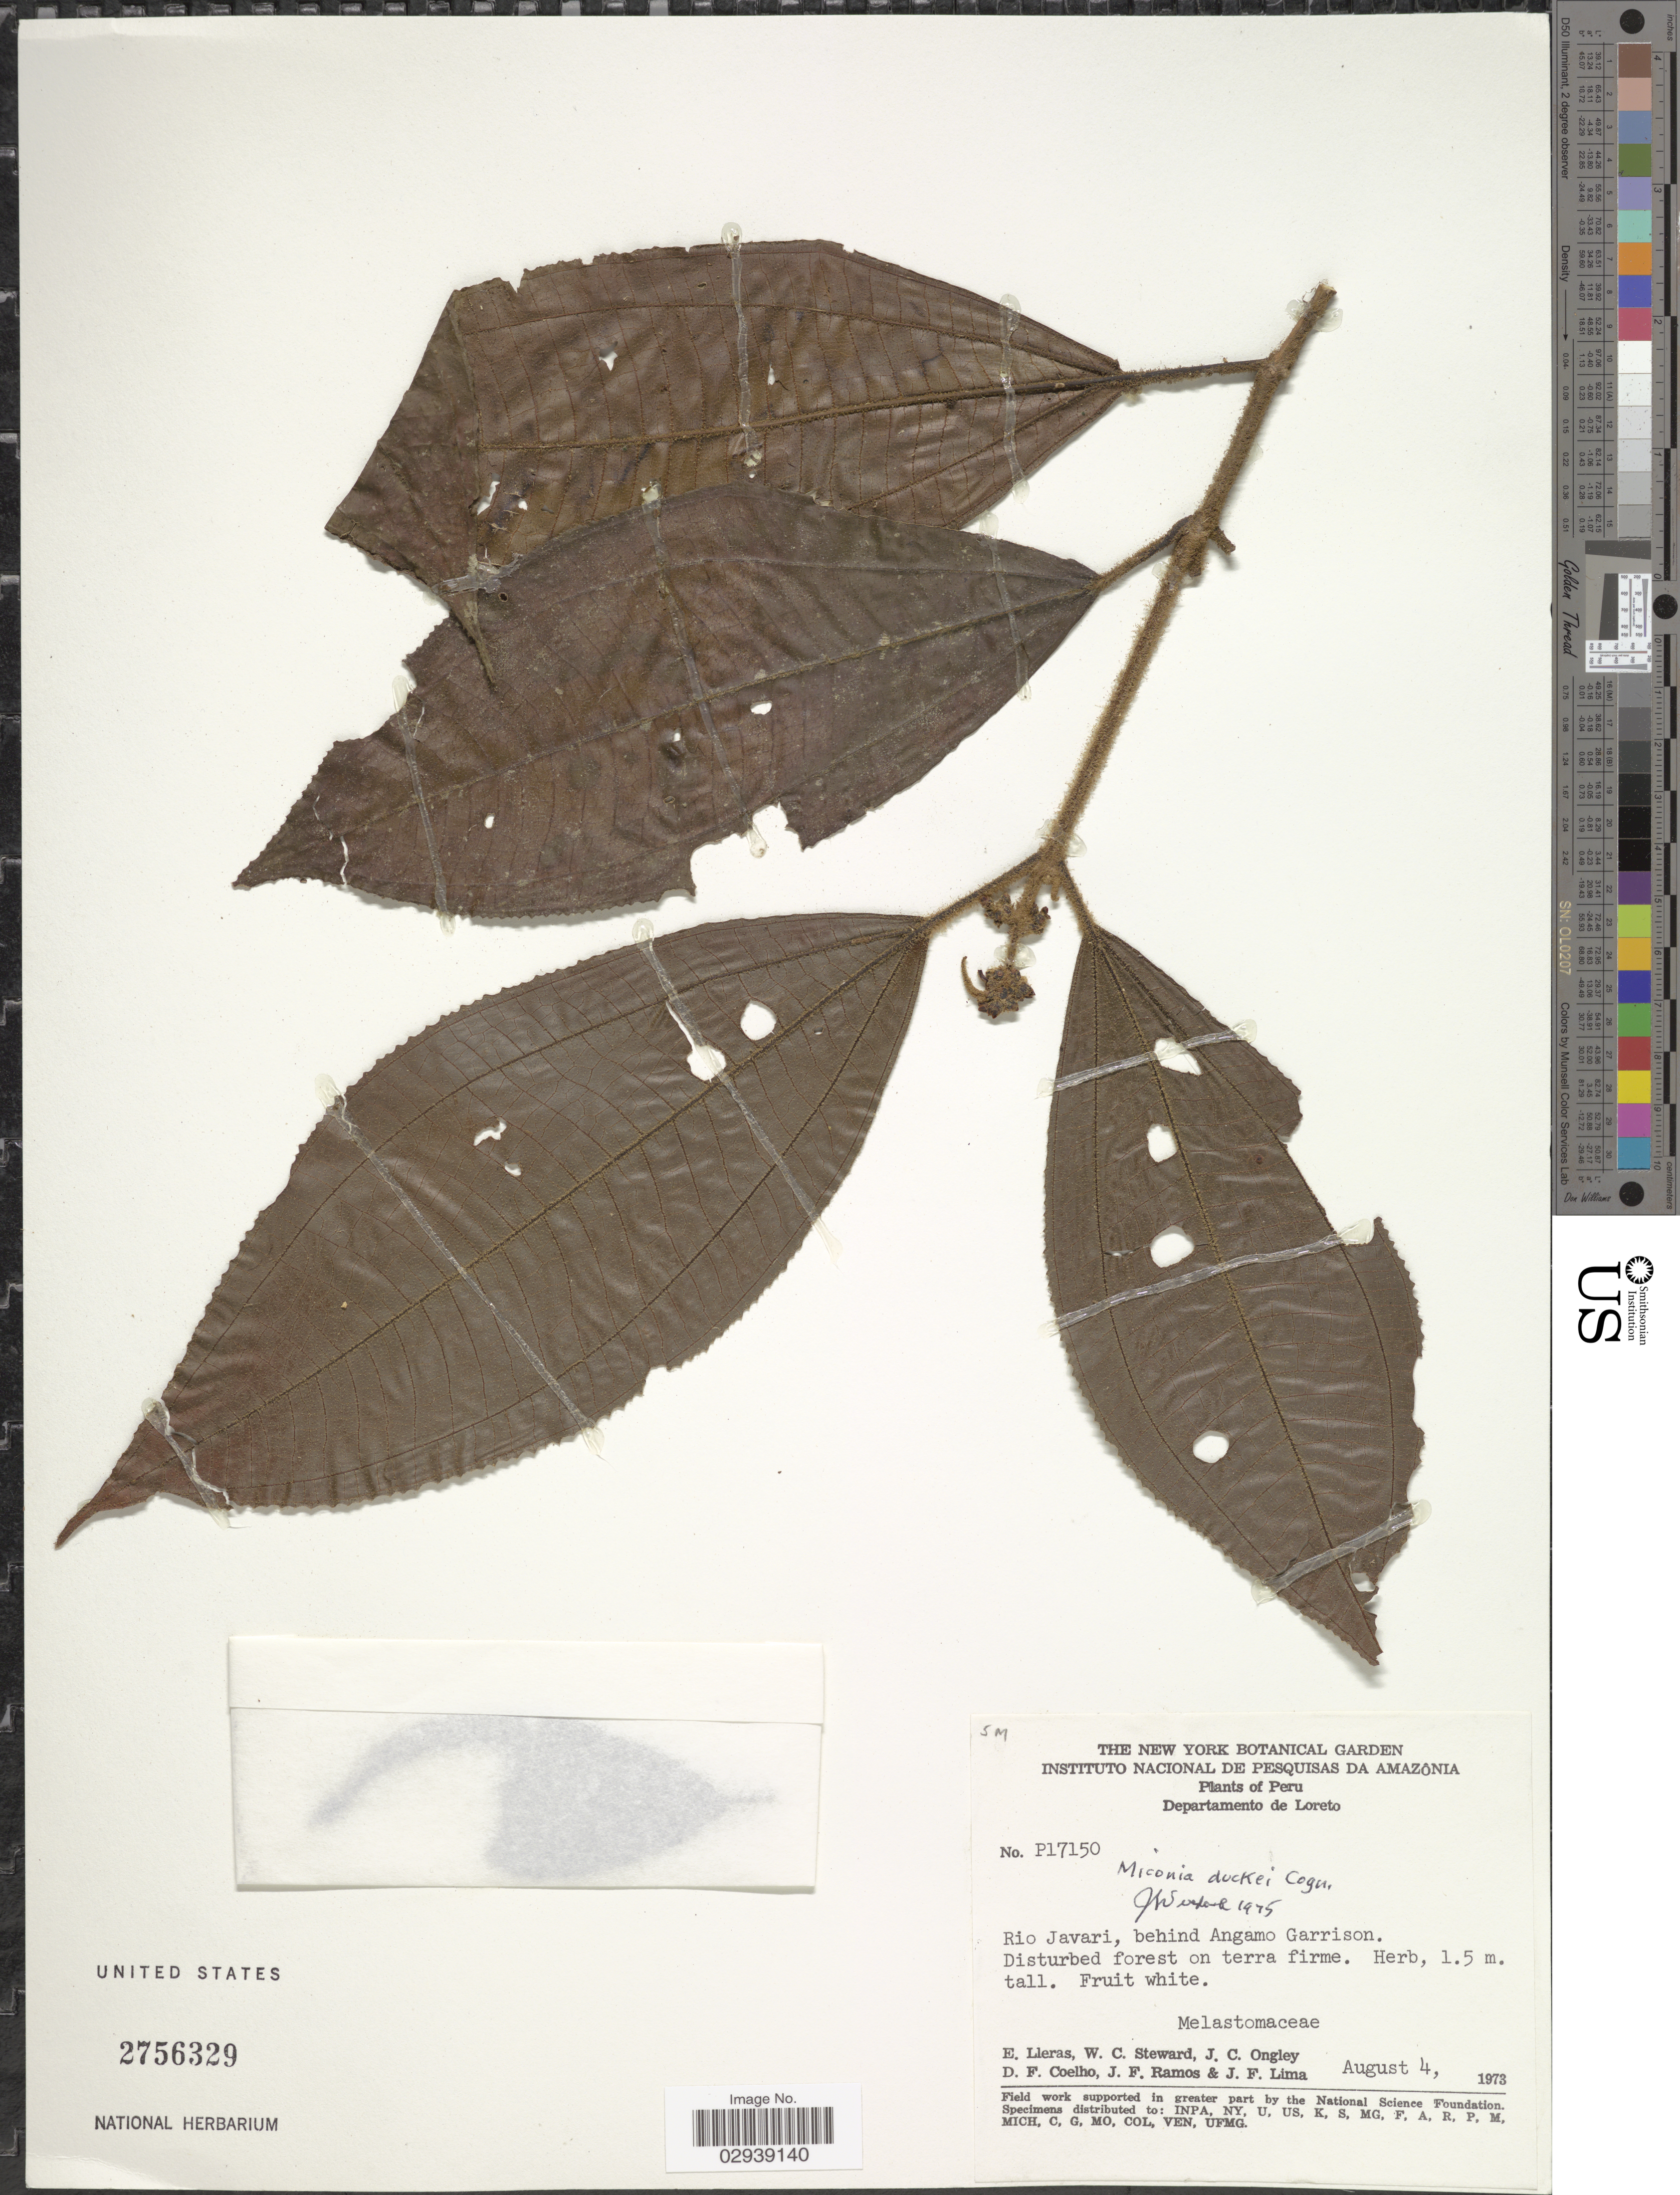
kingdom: Plantae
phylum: Tracheophyta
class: Magnoliopsida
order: Myrtales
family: Melastomataceae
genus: Miconia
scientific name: Miconia duckei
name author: Cogn.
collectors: E. Lleras, W. C. Steward, J. C. Ongley, D. F. Coêlho & et al.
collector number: P17150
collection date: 1973-08-04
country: Peru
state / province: Loreto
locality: Departamento de Loreto. Rio Javari, behind Angamo Garrison.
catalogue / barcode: US 2756329